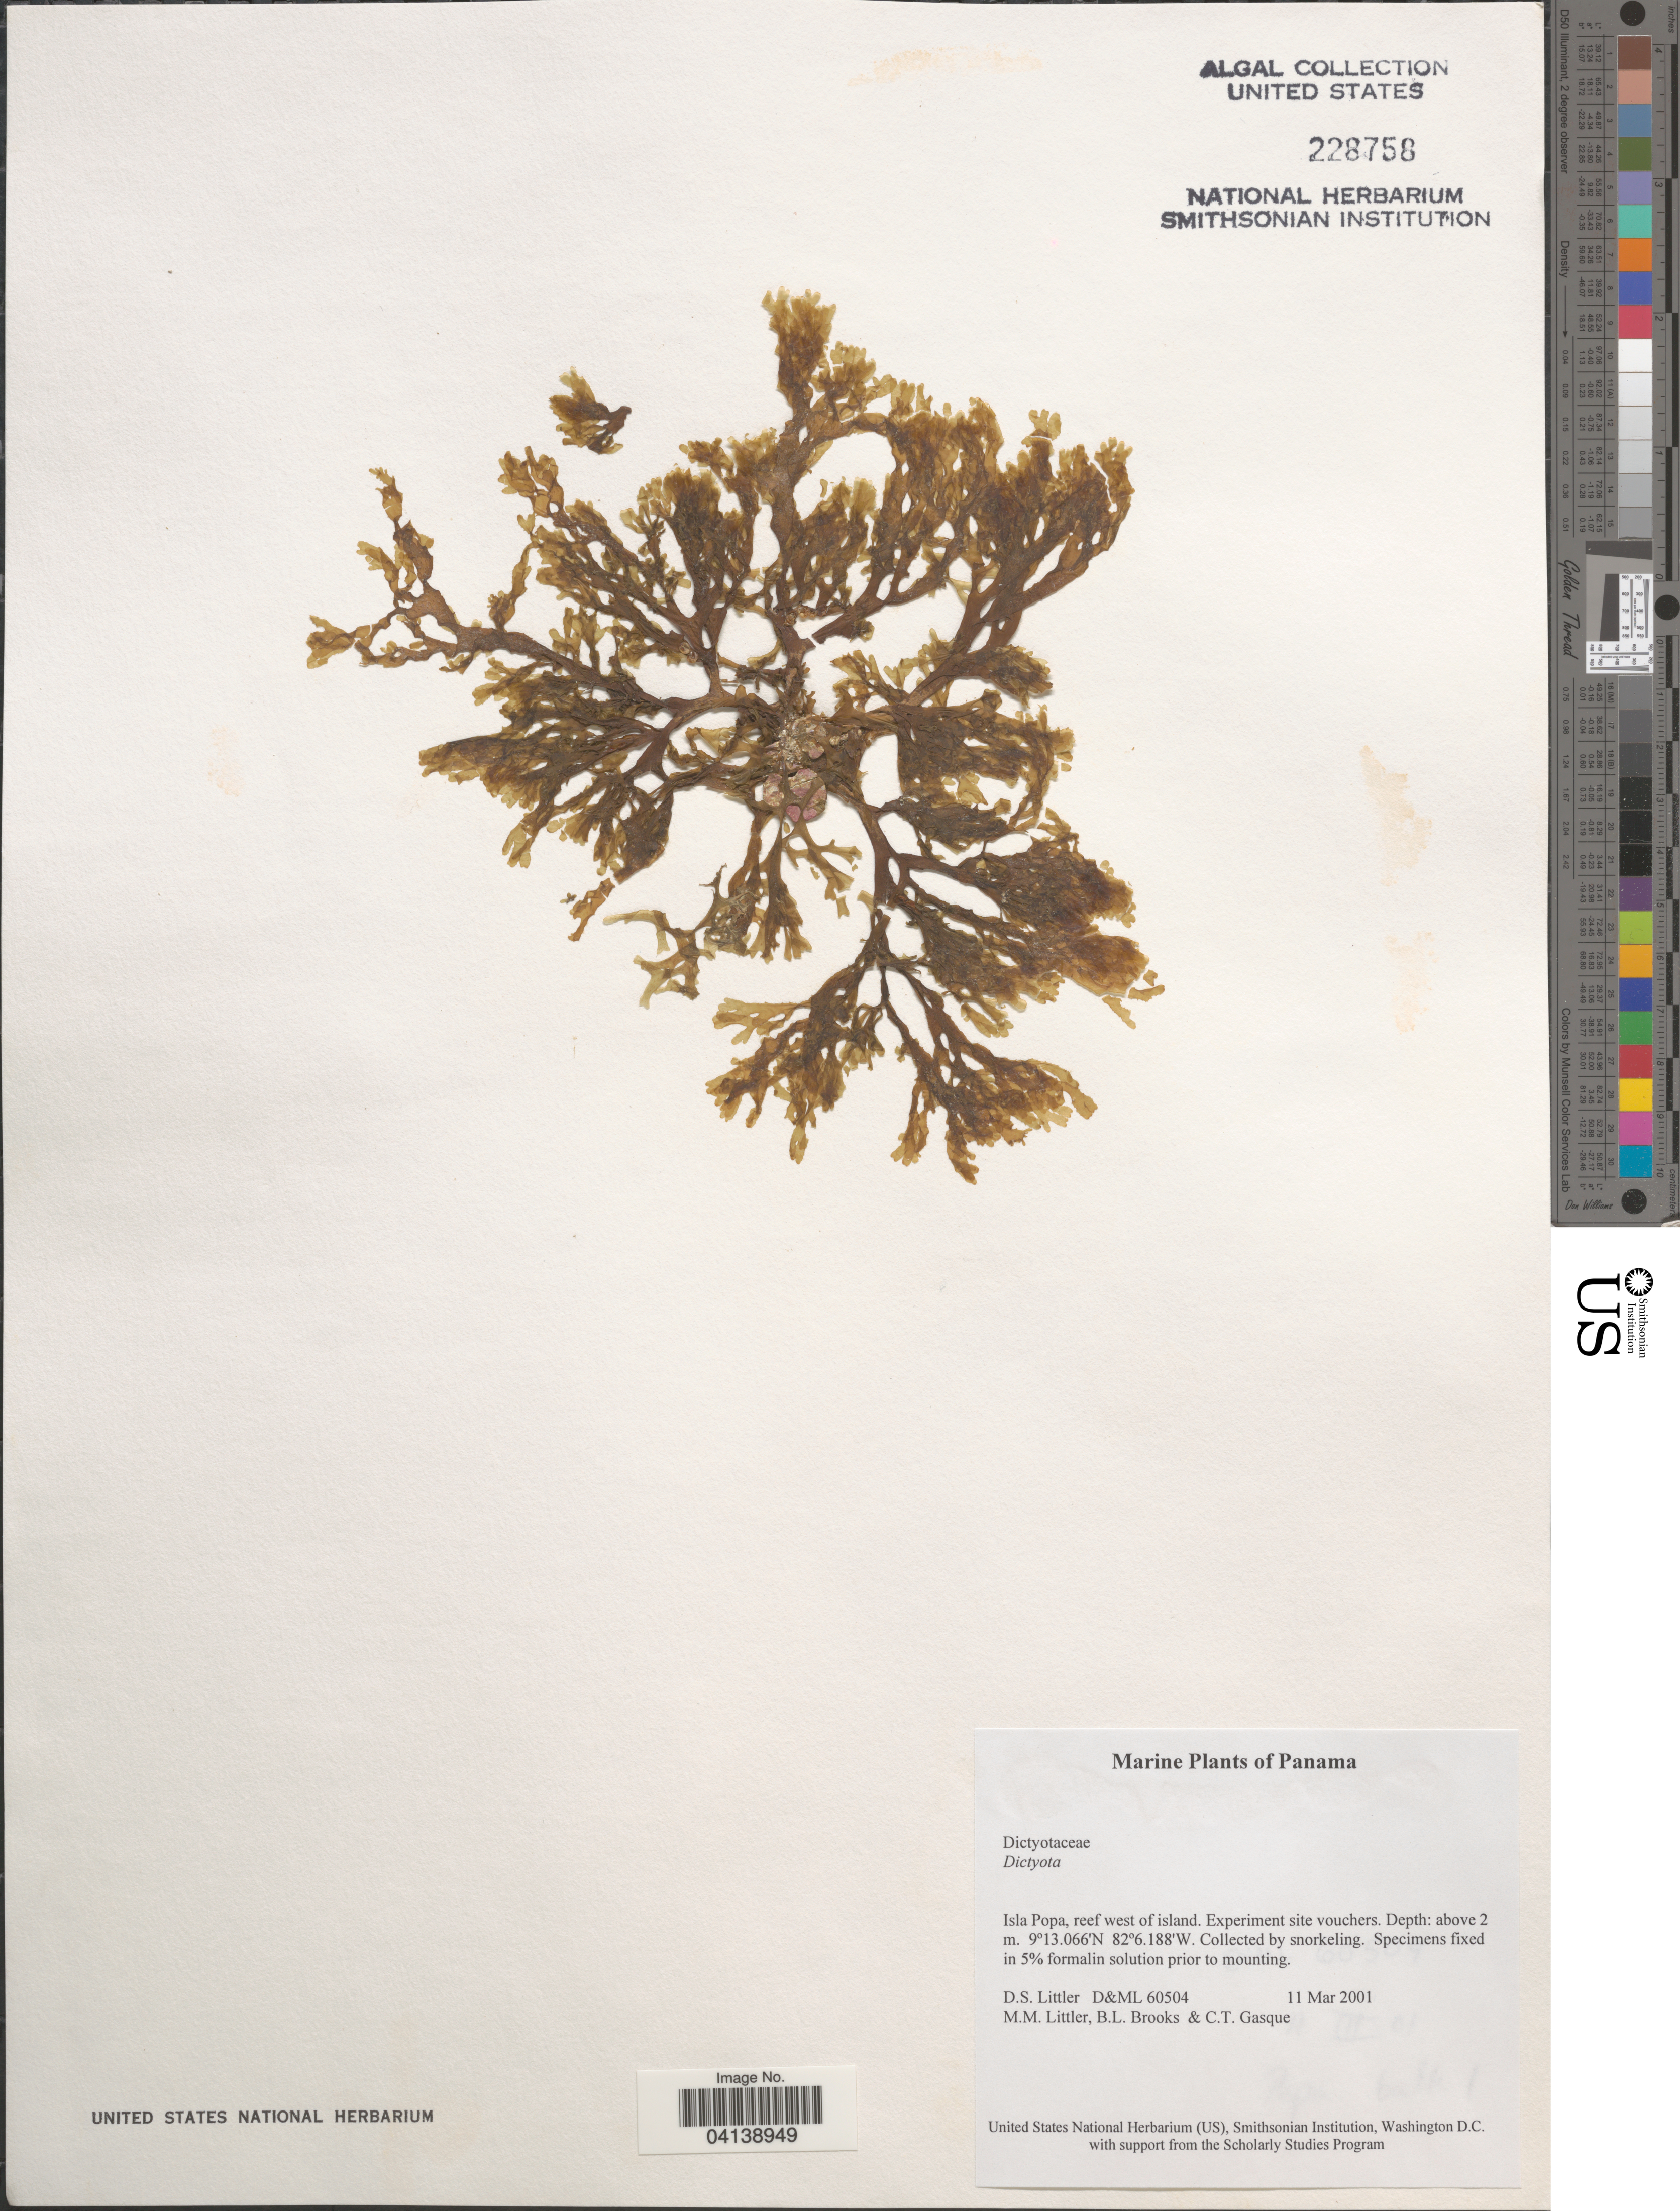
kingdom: Chromista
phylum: Ochrophyta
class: Phaeophyceae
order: Dictyotales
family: Dictyotaceae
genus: Dictyota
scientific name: Dictyota sp.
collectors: D. S. Littler, B. Brooks & C. Gasque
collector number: D&ML 60504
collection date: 2001-03-11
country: Panama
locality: Isla Popa, reed west of island.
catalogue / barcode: US 228758